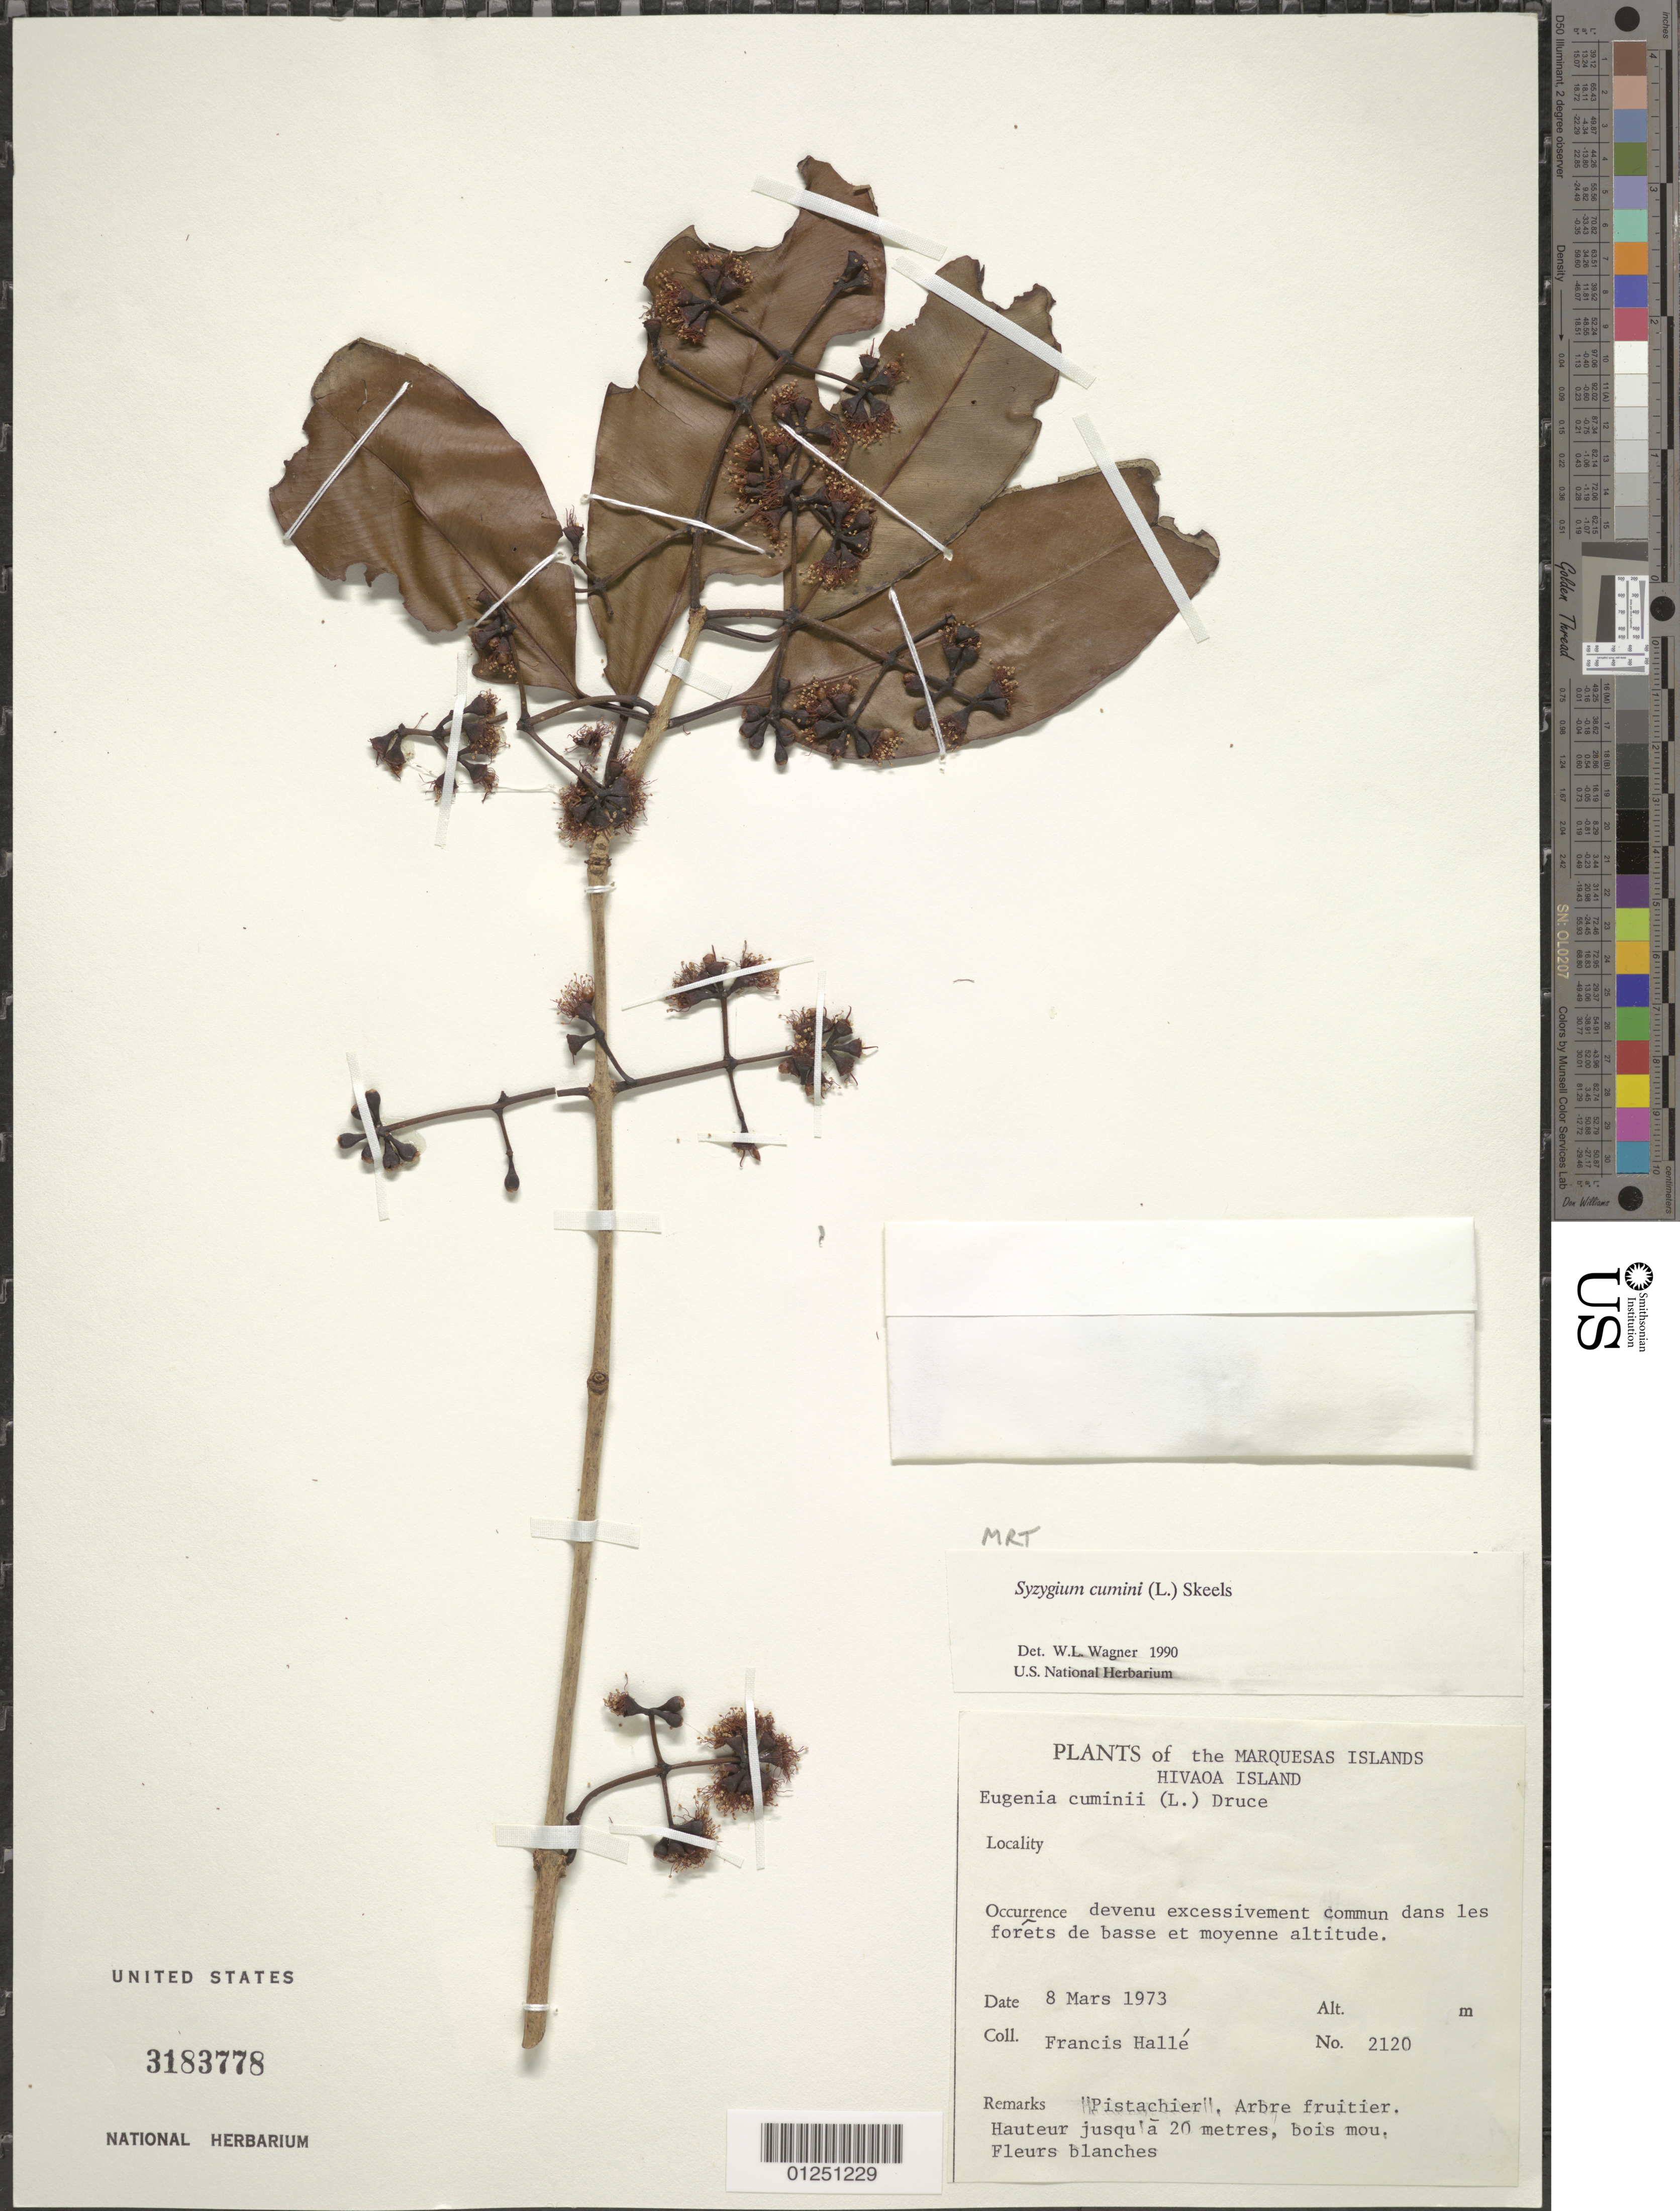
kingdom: Plantae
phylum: Tracheophyta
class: Magnoliopsida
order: Myrtales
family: Myrtaceae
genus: Syzygium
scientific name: Syzygium cumini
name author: (L.) Skeels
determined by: Wagner, W. L., (BOT), Smithsonian Institution - National Museum of Natural History (UNITED STATES)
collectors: F. Hallé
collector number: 2120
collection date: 1973-03-08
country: French Polynesia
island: Hiva Oa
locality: s.l.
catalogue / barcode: US 3183778